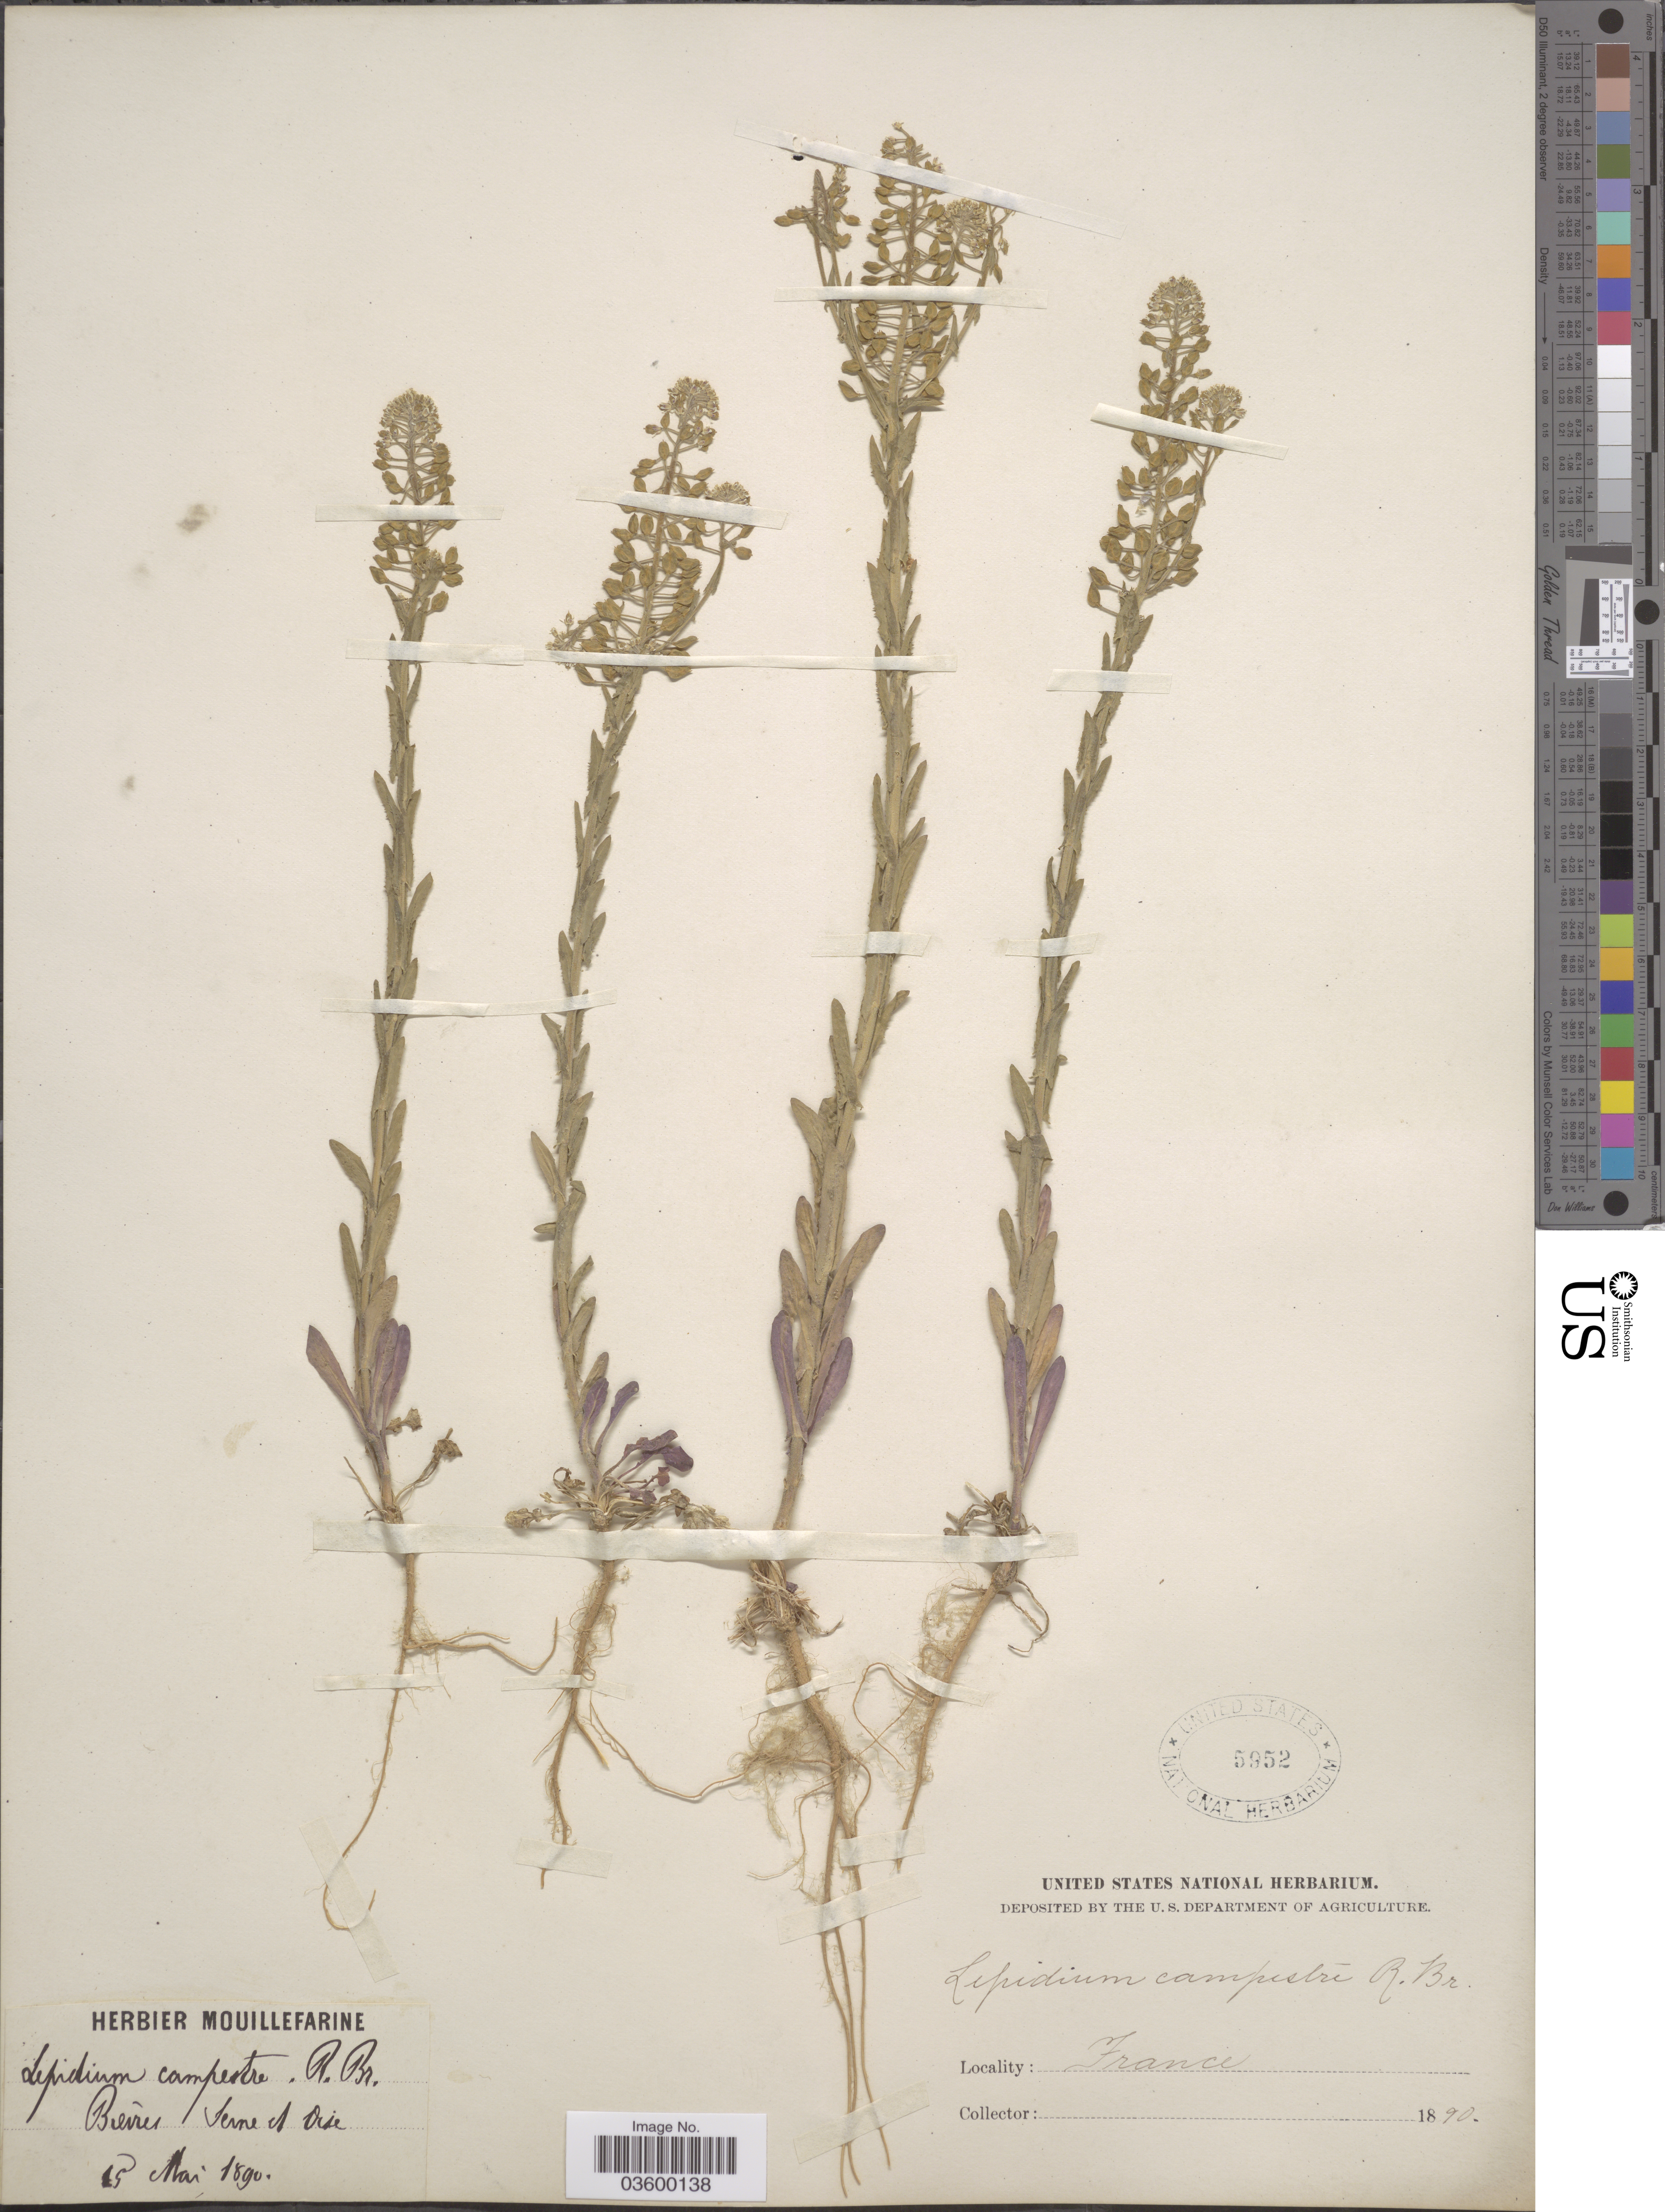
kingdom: Plantae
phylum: Tracheophyta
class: Magnoliopsida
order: Brassicales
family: Brassicaceae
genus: Lepidium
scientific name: Lepidium campestre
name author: (L.) W.T. Aiton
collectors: ex herb. Mouillefarine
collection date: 1890-05-15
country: France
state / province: Île-de-France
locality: Bièvres, Seine et Oise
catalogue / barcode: US 5952